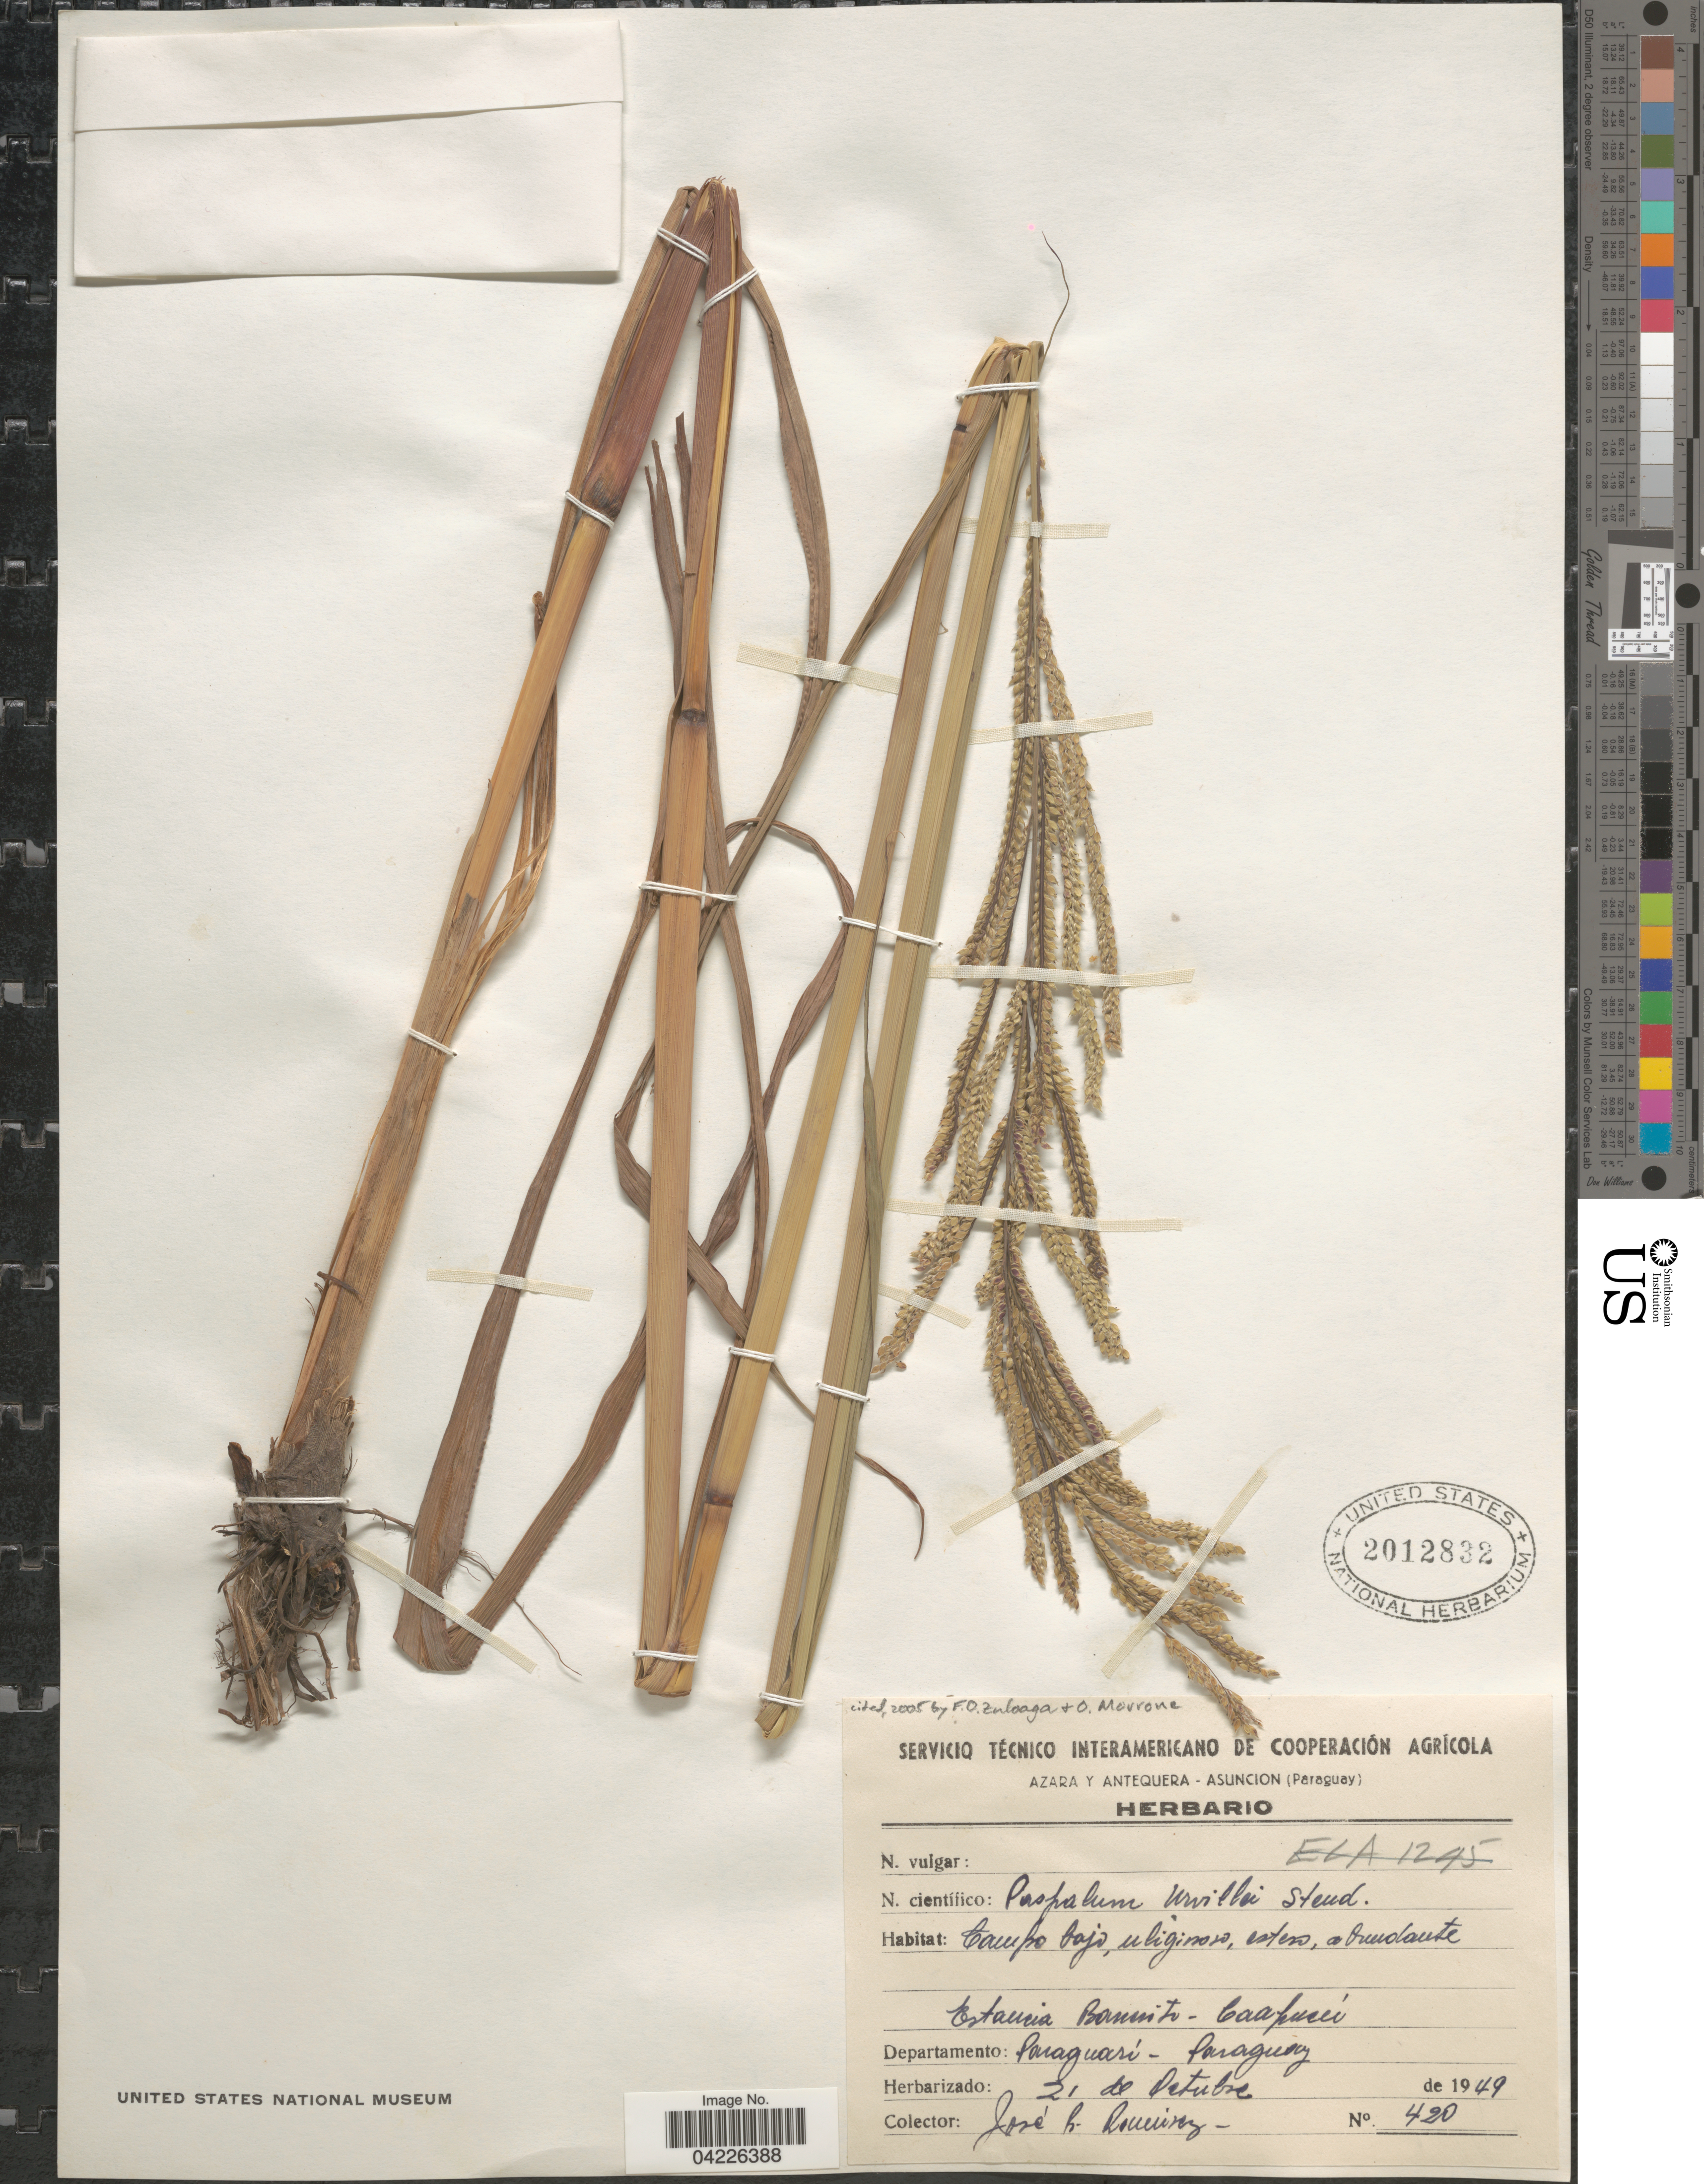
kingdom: Plantae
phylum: Tracheophyta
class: Liliopsida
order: Poales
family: Poaceae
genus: Paspalum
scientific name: Paspalum urvillei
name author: Steud.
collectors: J. Ramírez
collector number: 420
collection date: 1949-10-21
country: Paraguay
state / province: Paraguari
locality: Estancia Barrerito - Caapucú. Departamento: Paraguarí.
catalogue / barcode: US 2012832